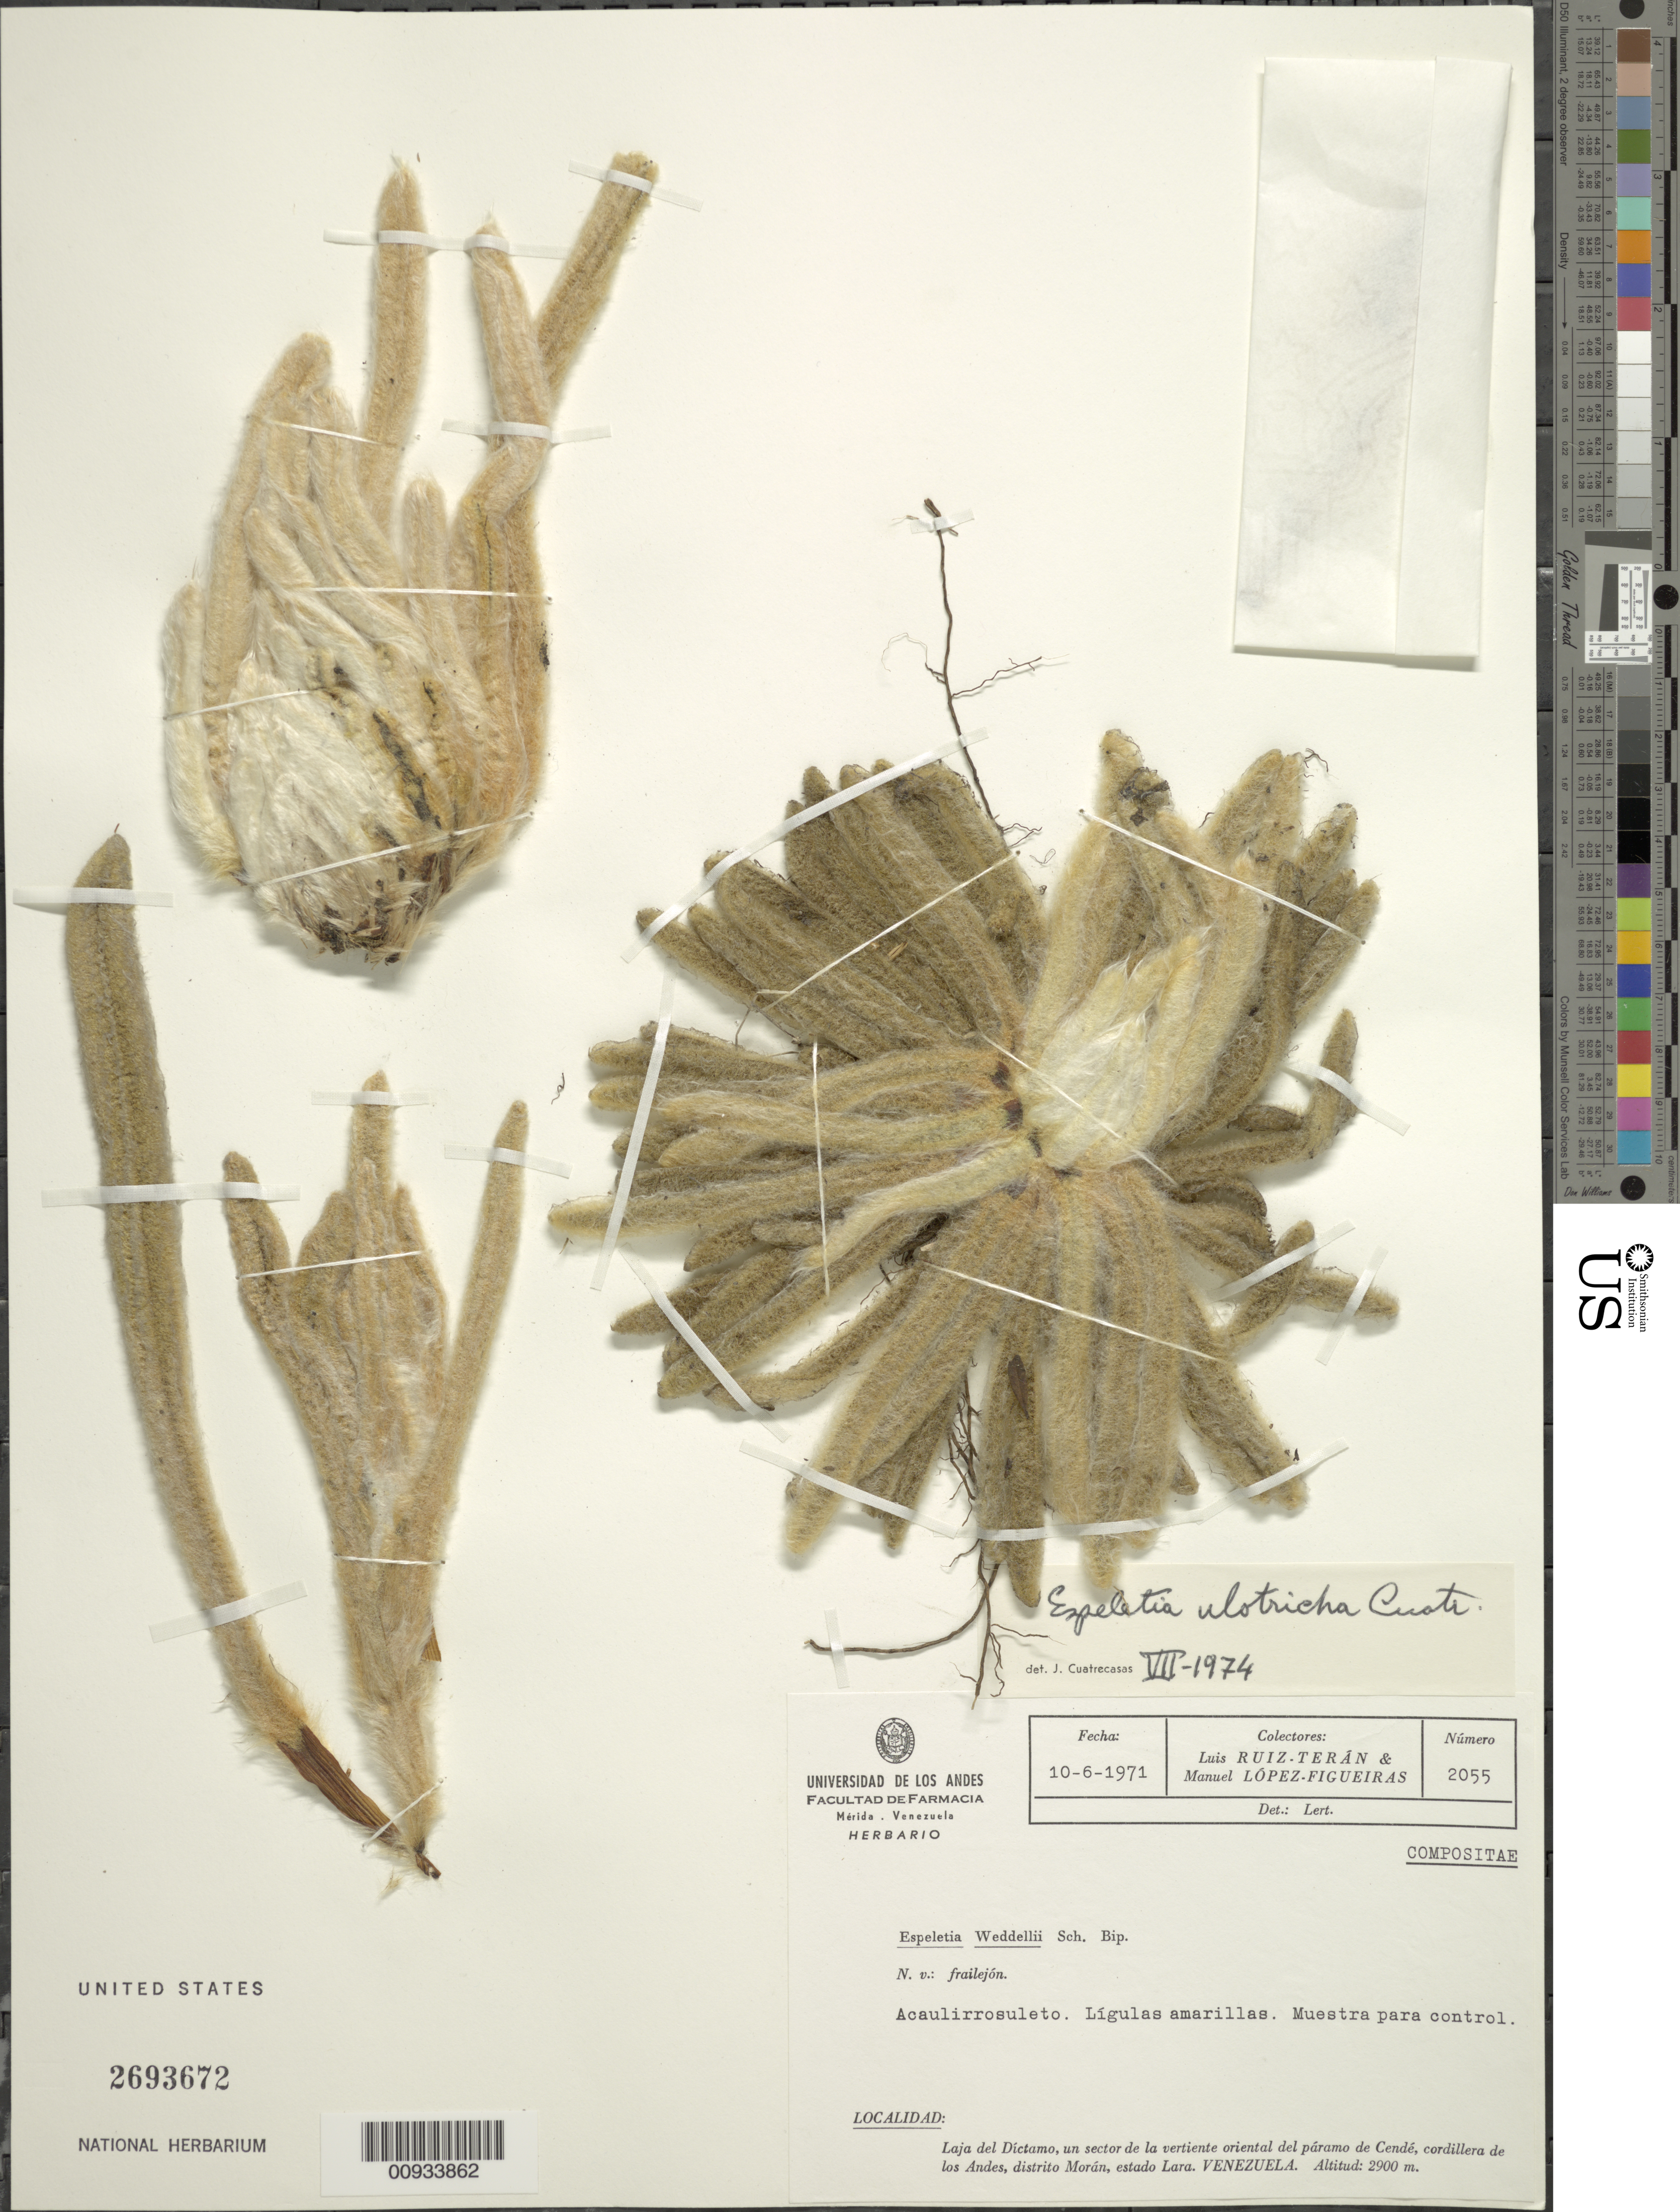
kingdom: Plantae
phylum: Tracheophyta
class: Magnoliopsida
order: Asterales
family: Asteraceae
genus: Espeletia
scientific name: Espeletia ulotricha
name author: Cuatrec.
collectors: L. Teran & M. López Figueiras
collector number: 2055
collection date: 1971-06-10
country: Venezuela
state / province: Lara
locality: Loja del Dictamo, un sector de la vertiente oriental del paramo de Cende, cordillera de los Andes, distrito Moran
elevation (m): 2900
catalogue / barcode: US 2693672